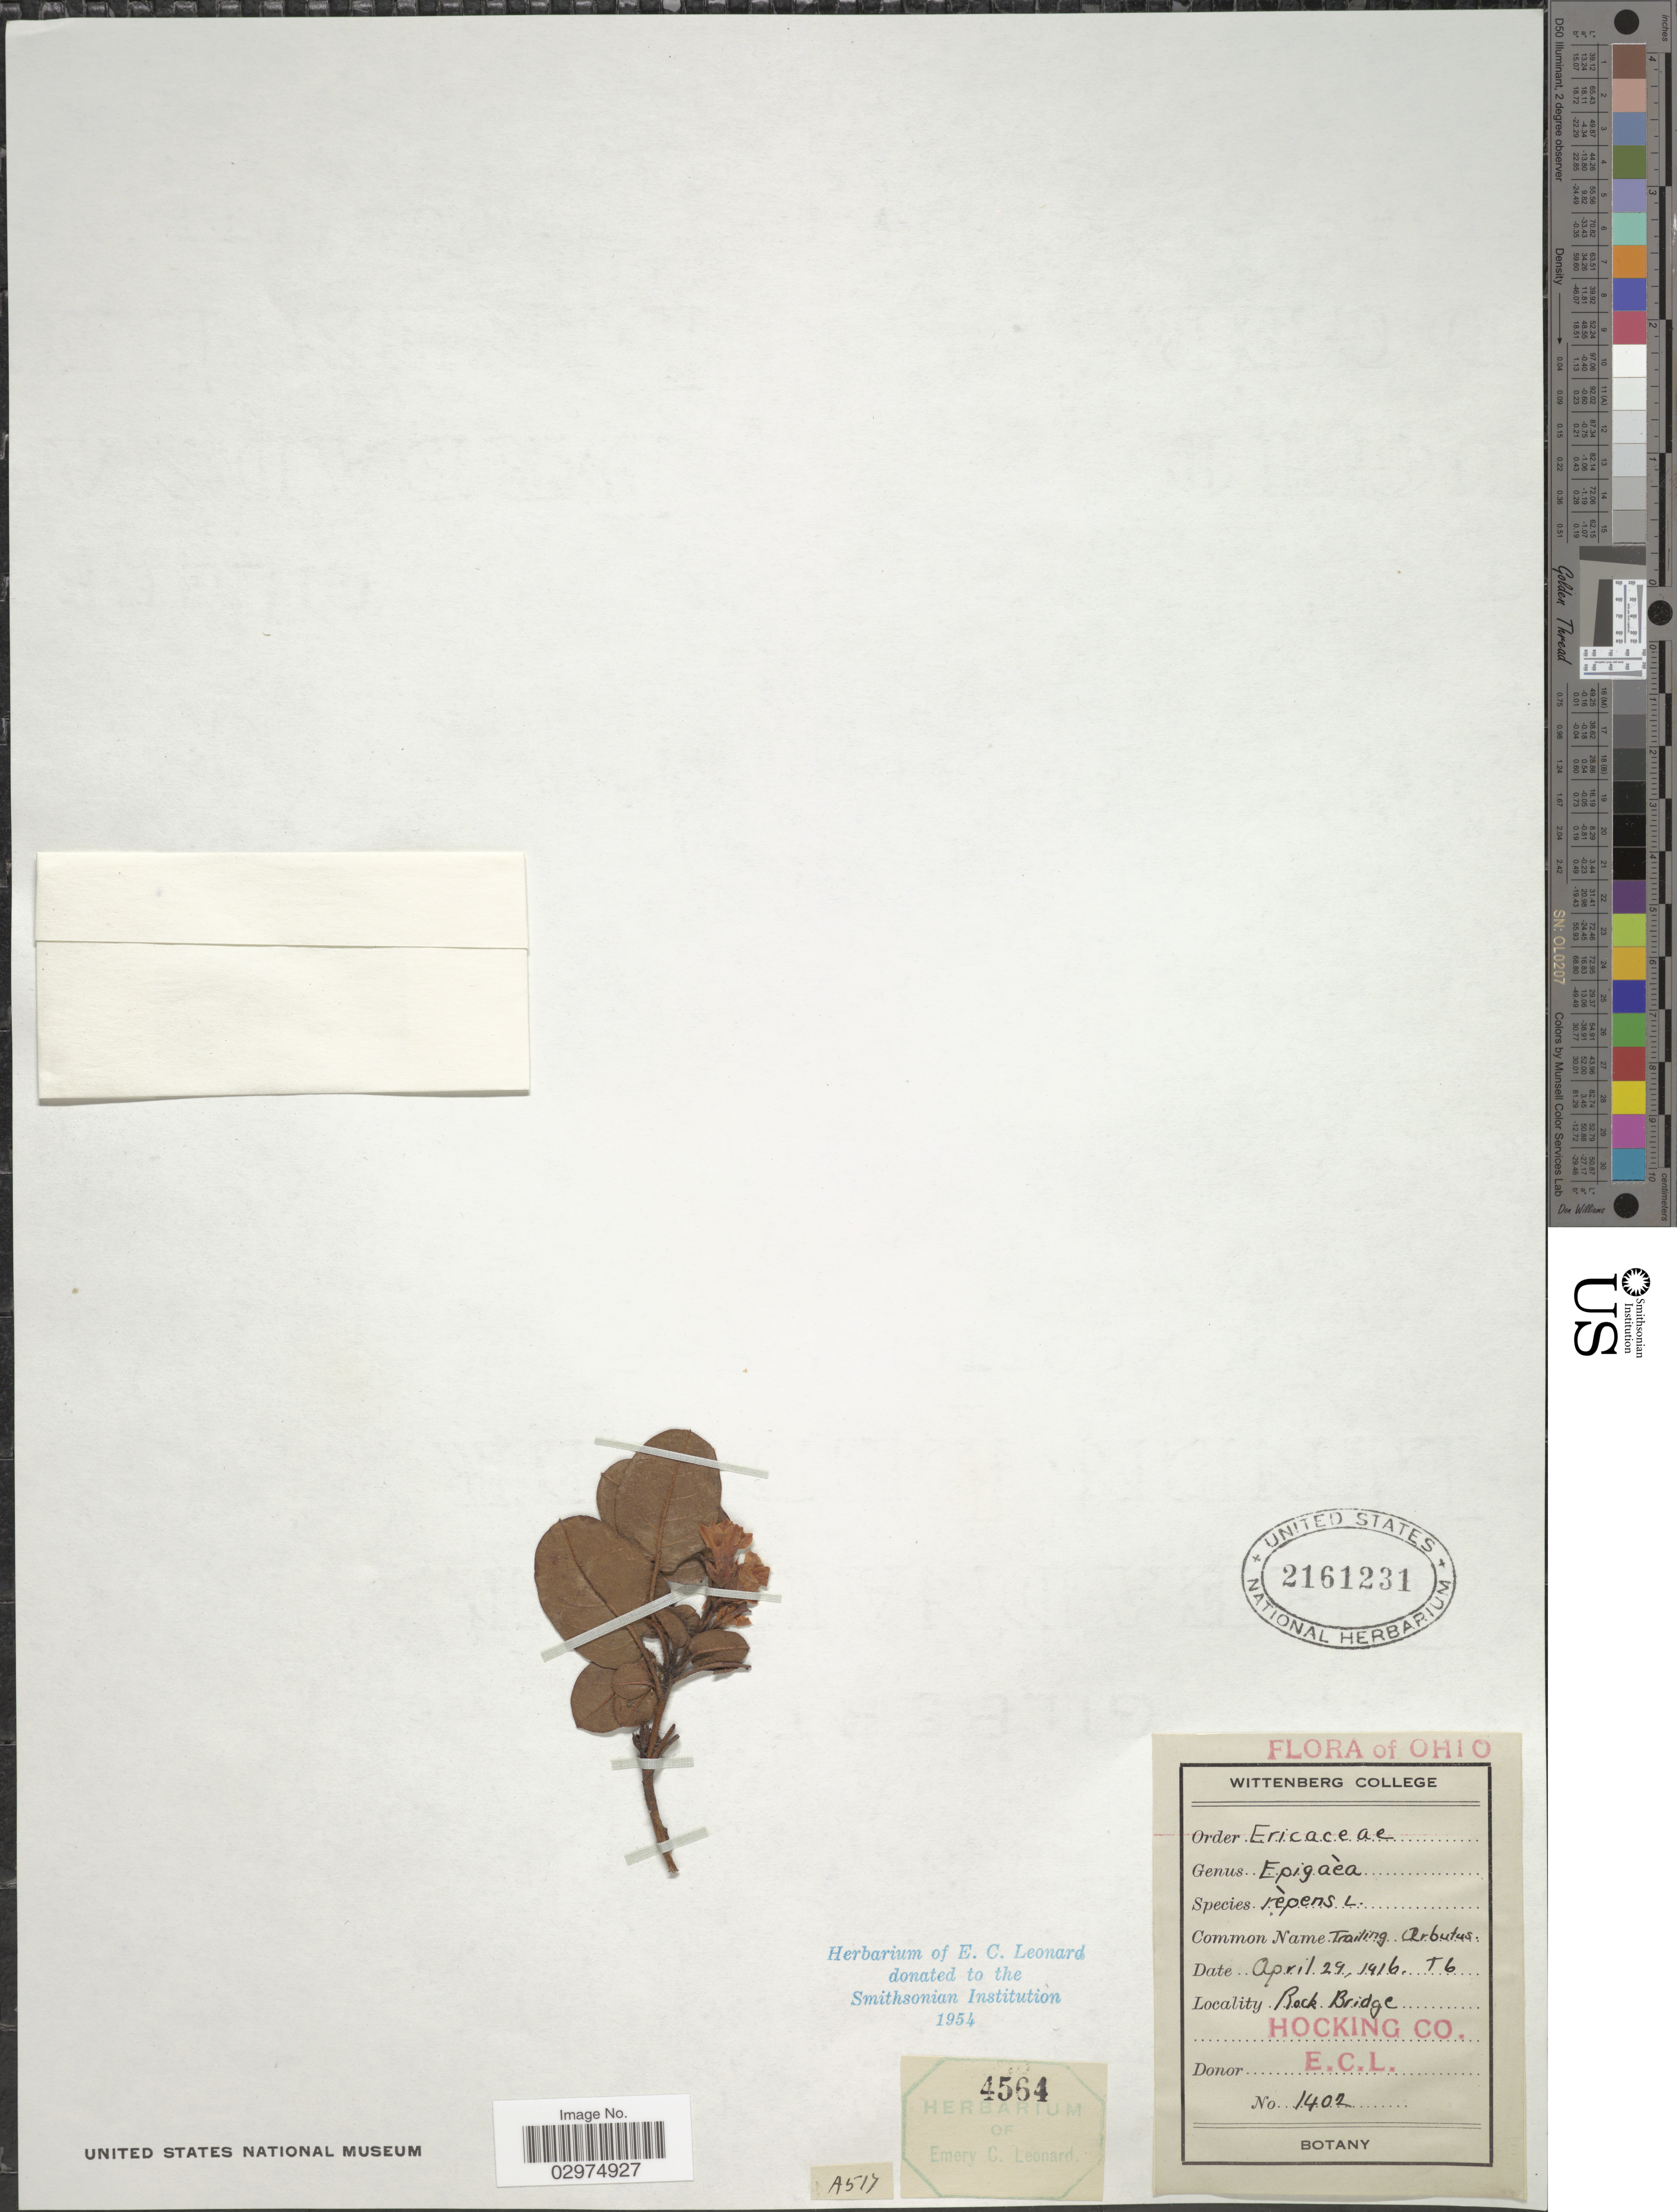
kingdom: Plantae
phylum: Tracheophyta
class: Magnoliopsida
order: Ericales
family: Ericaceae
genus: Epigaea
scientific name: Epigaea repens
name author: L.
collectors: E. C. Leonard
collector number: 1402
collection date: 1916-04-29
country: United States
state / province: Ohio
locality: Rock Bridge, Hocking Co.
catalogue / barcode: US 2161231